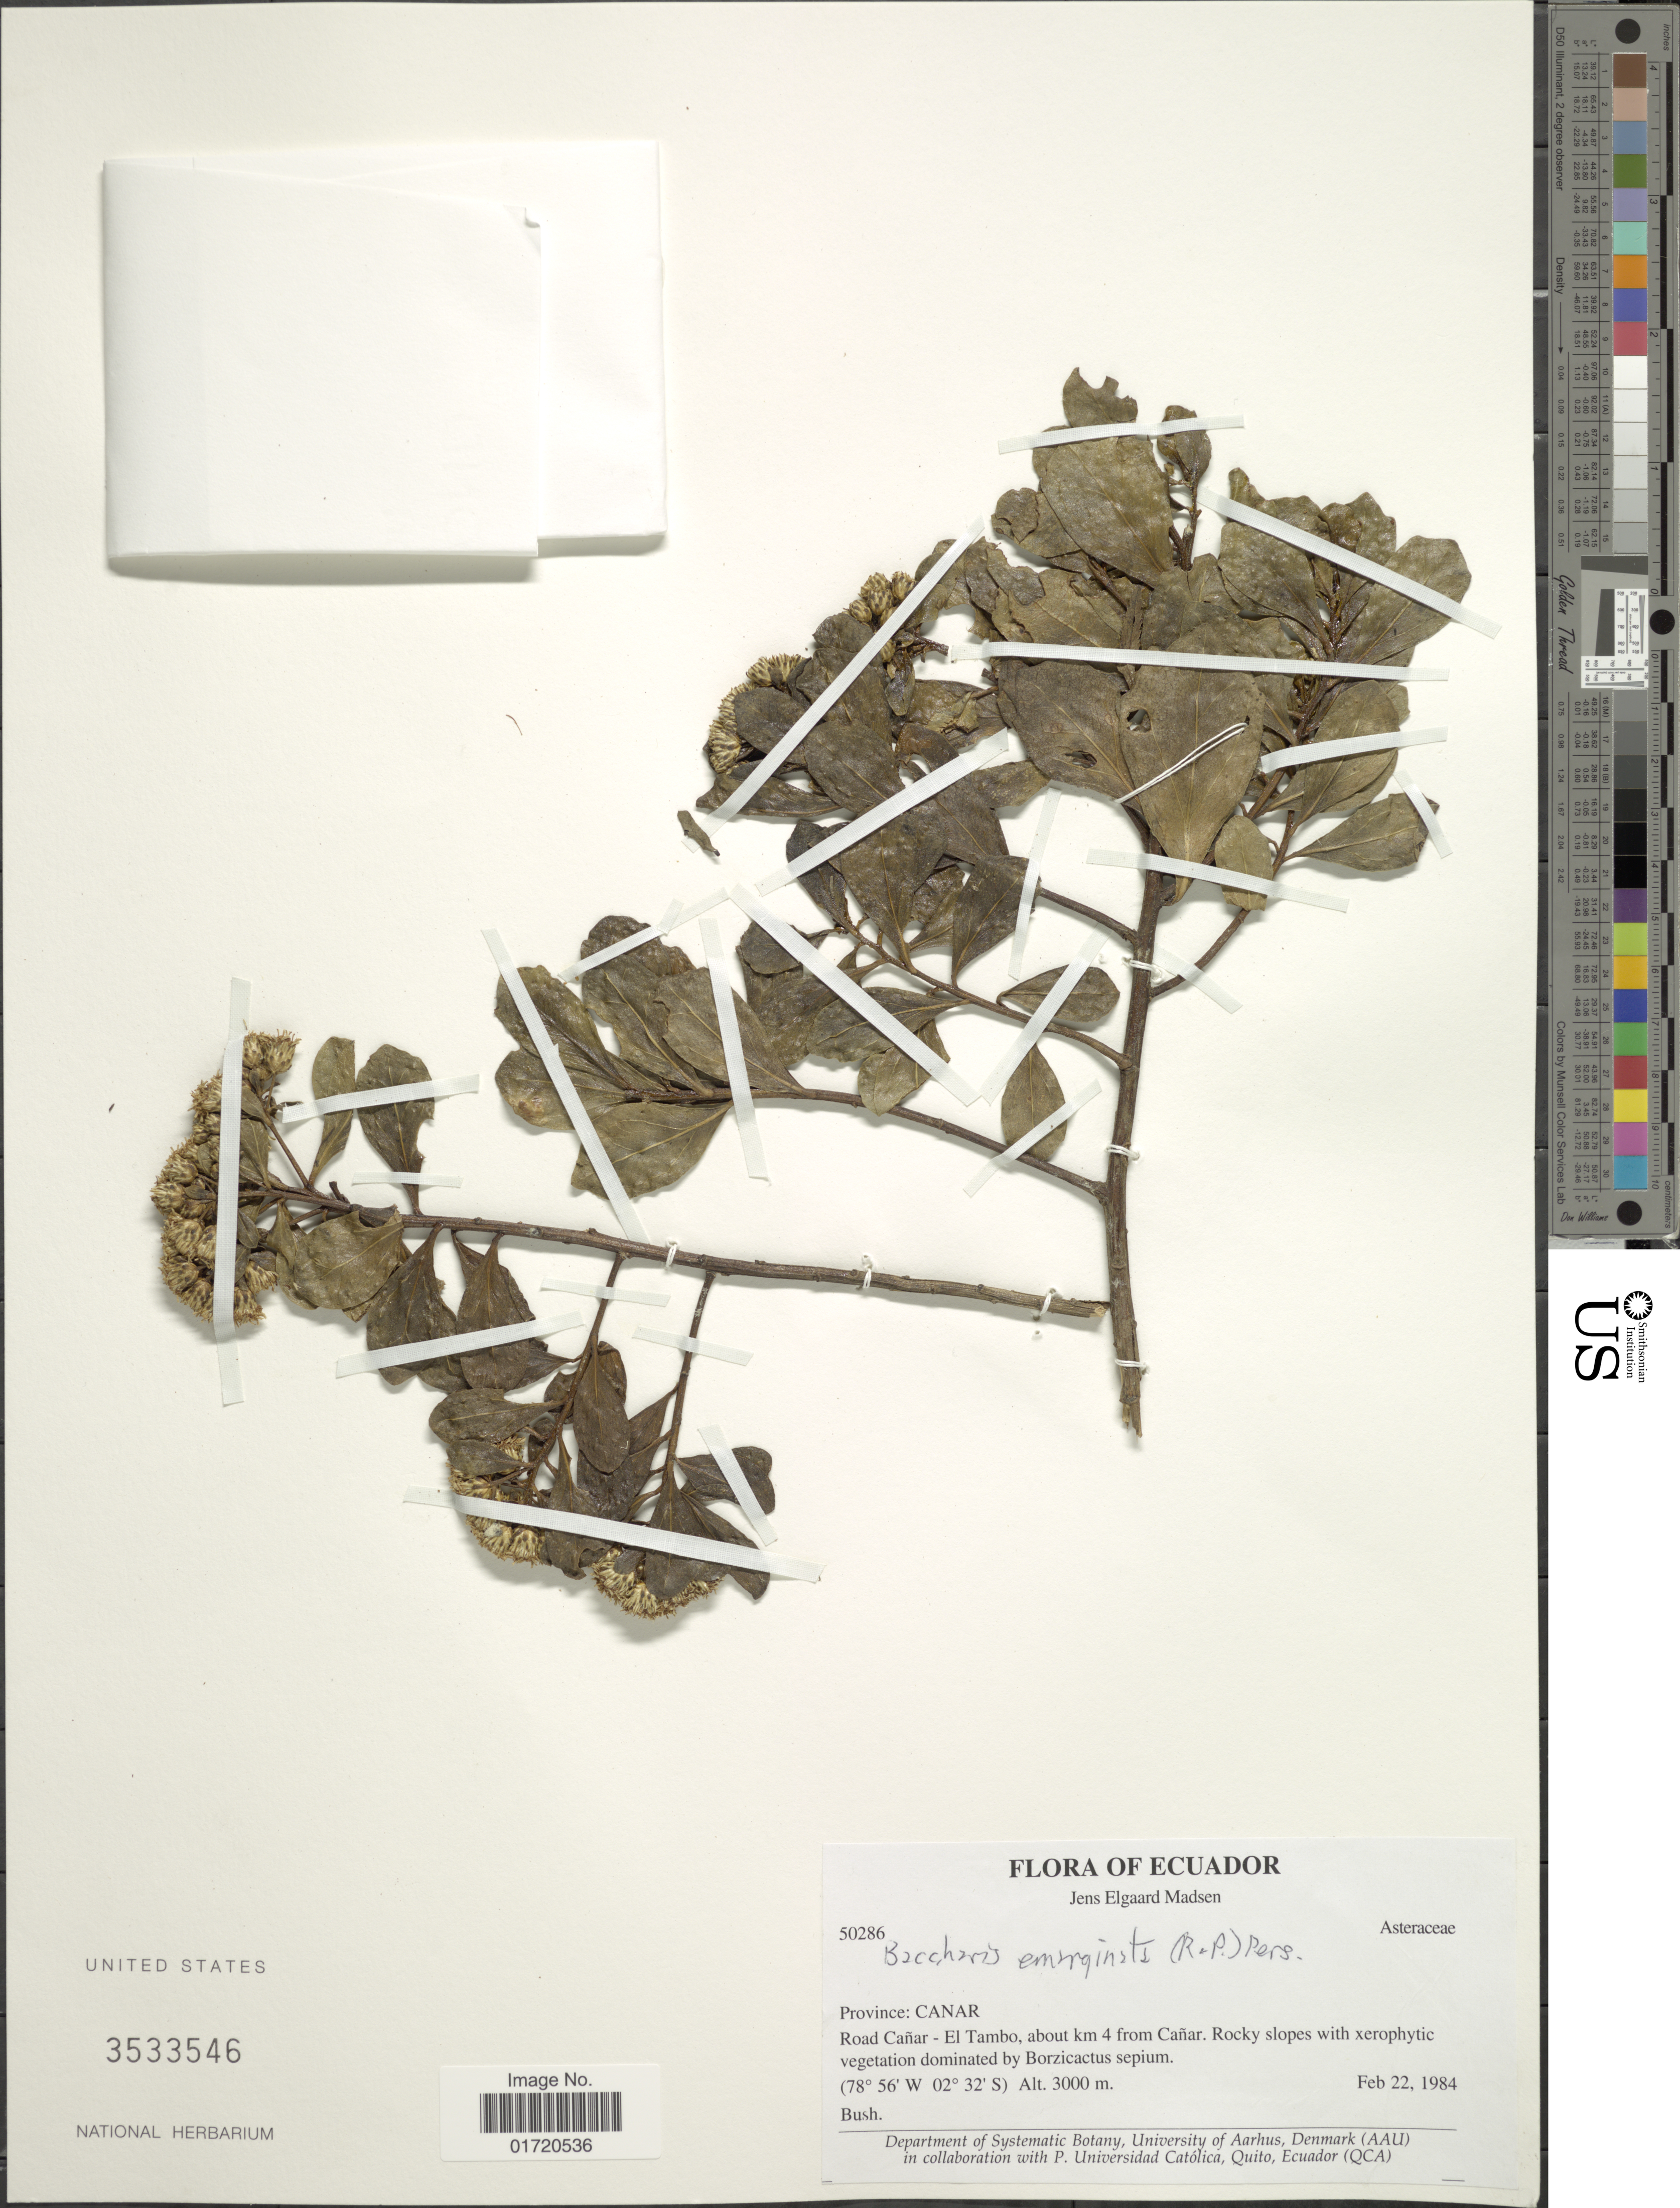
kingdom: Plantae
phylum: Tracheophyta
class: Magnoliopsida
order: Asterales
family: Asteraceae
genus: Baccharis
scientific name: Baccharis emarginata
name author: (Ruiz & Pav.) Pers.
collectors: J. E. Madsen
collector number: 50286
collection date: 1984-02-22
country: Ecuador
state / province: Cañar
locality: Rod Cañar - El Tambo, about km 4 from Cañar.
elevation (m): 3000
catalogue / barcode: US 3533546